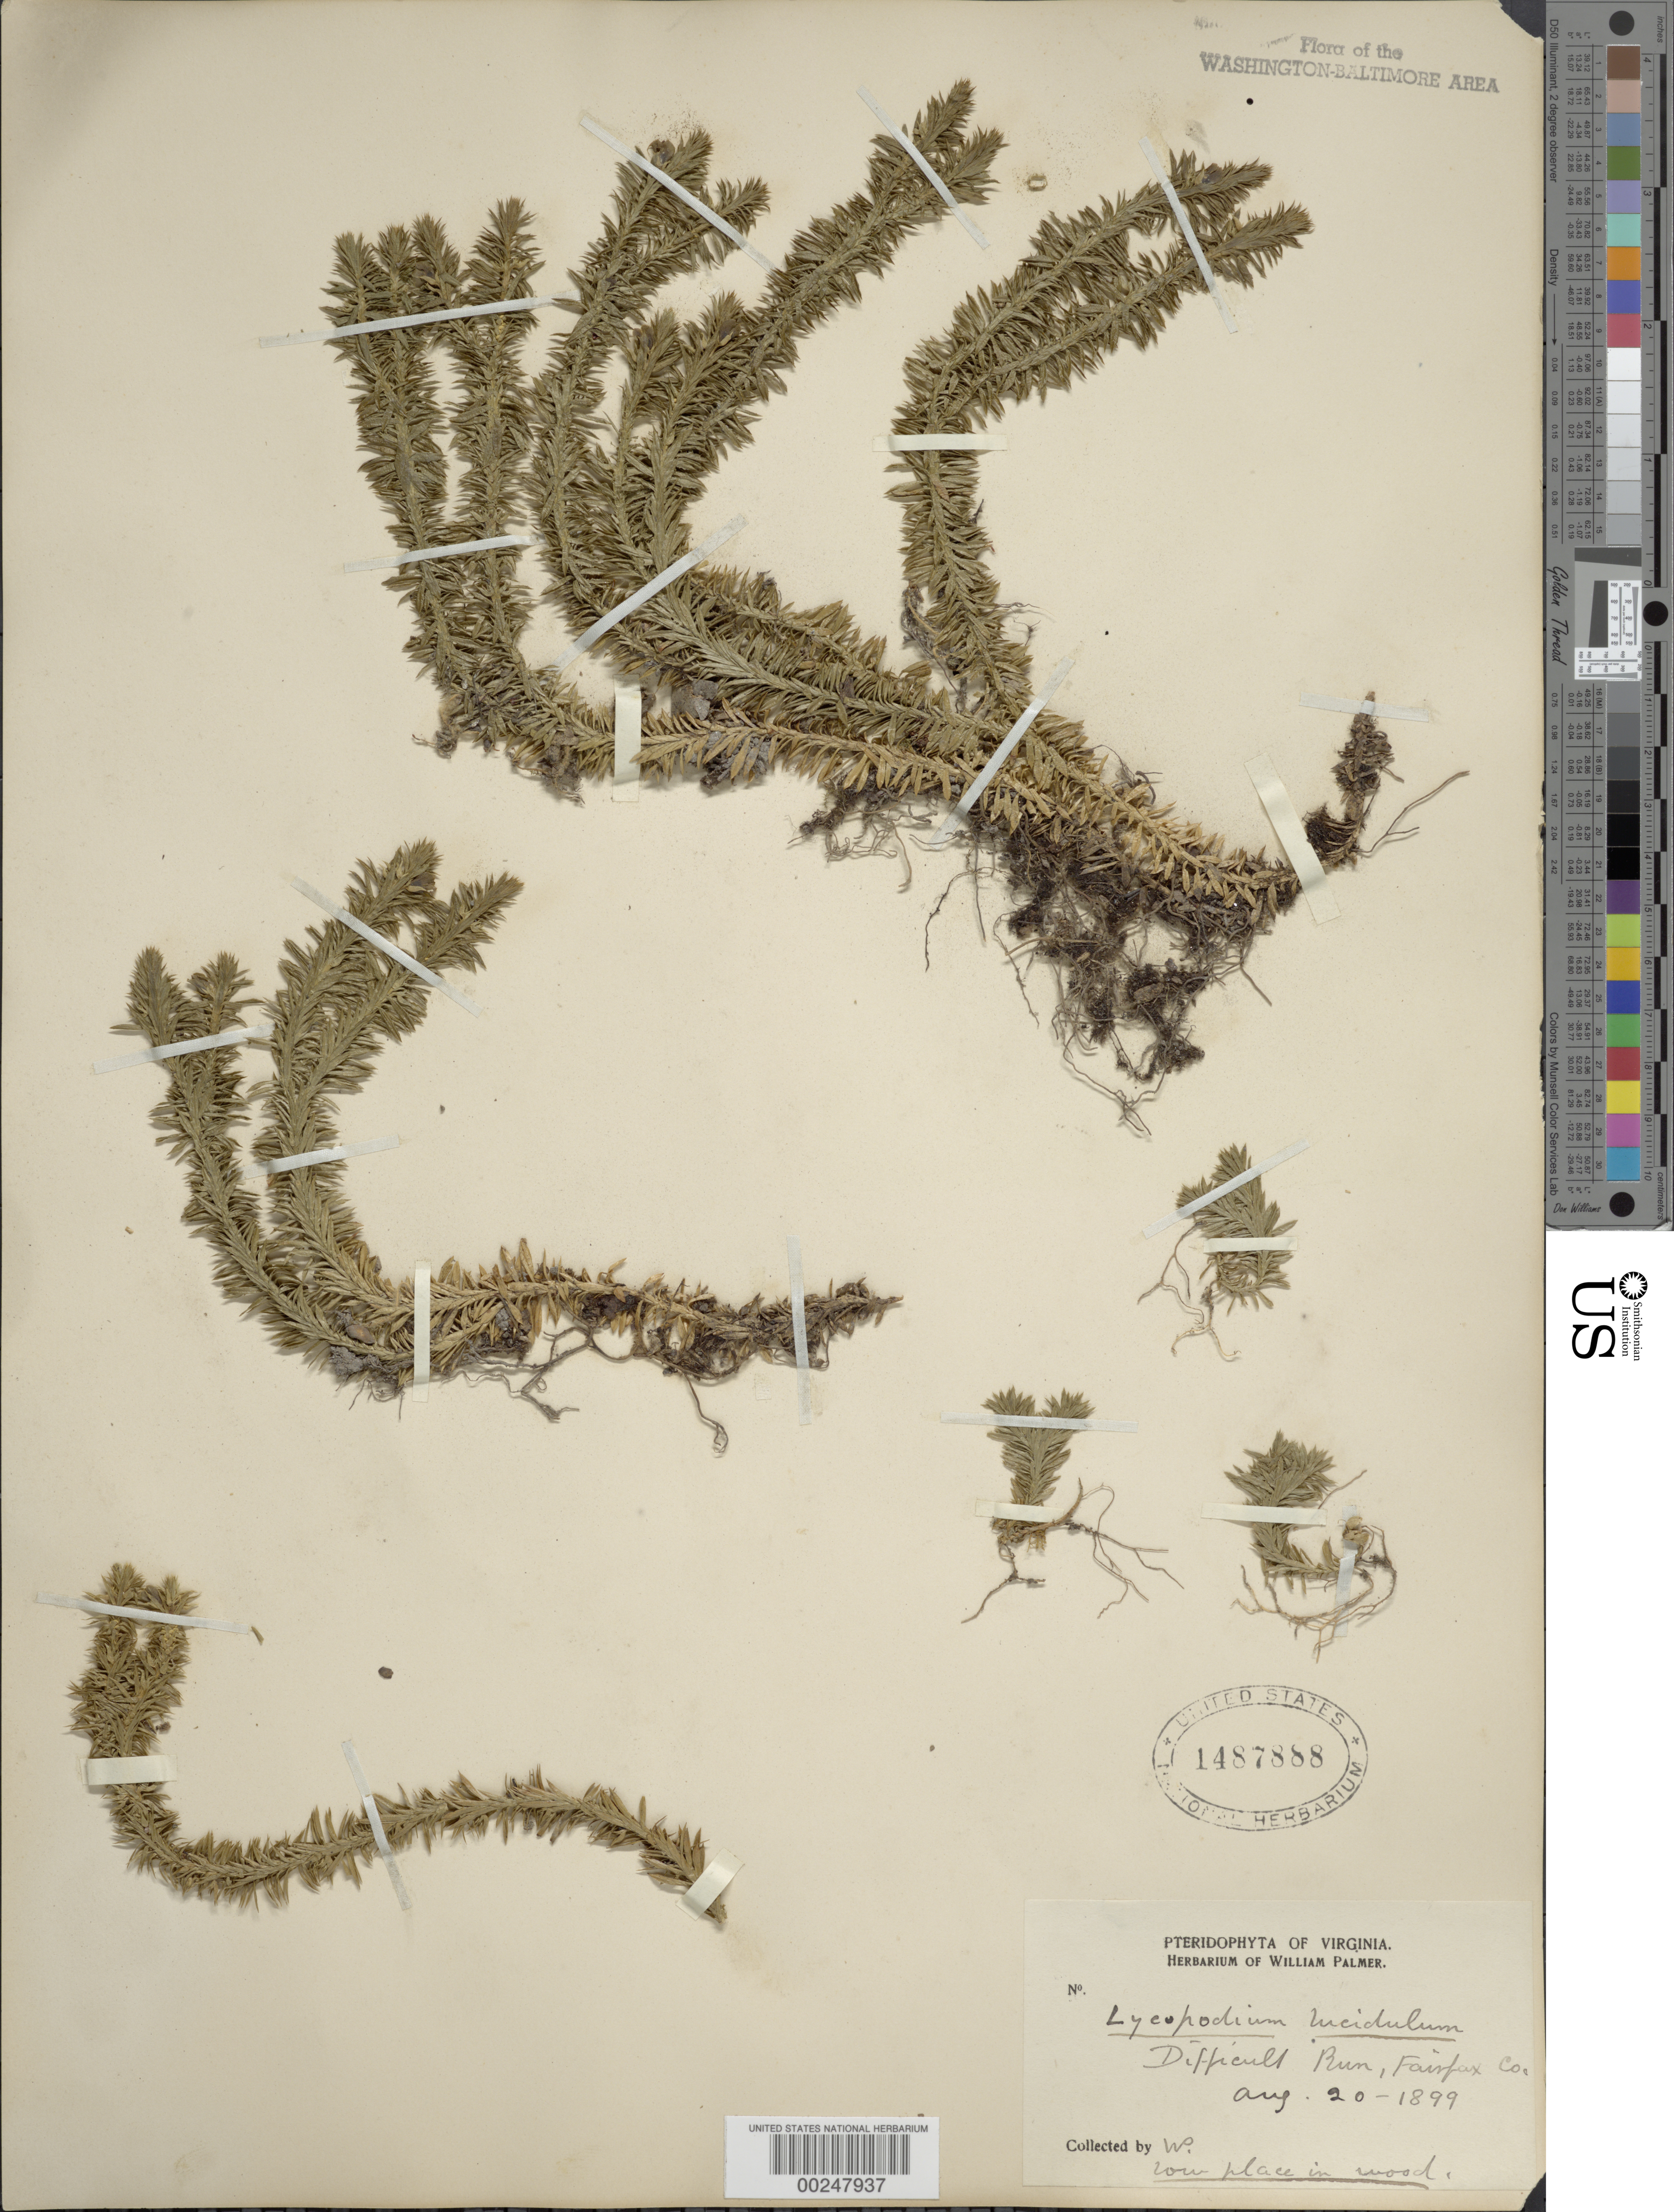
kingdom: Plantae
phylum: Tracheophyta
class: Lycopodiopsida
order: Lycopodiales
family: Lycopodiaceae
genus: Huperzia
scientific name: Huperzia lucidula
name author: (Michx.) Trevis.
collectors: W. Palmer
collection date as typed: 20 Aug 1899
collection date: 1899-08-20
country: United States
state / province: Virginia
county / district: Fairfax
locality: Difficult Run C. and O. Canal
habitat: Low place in woods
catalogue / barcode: US 1487888